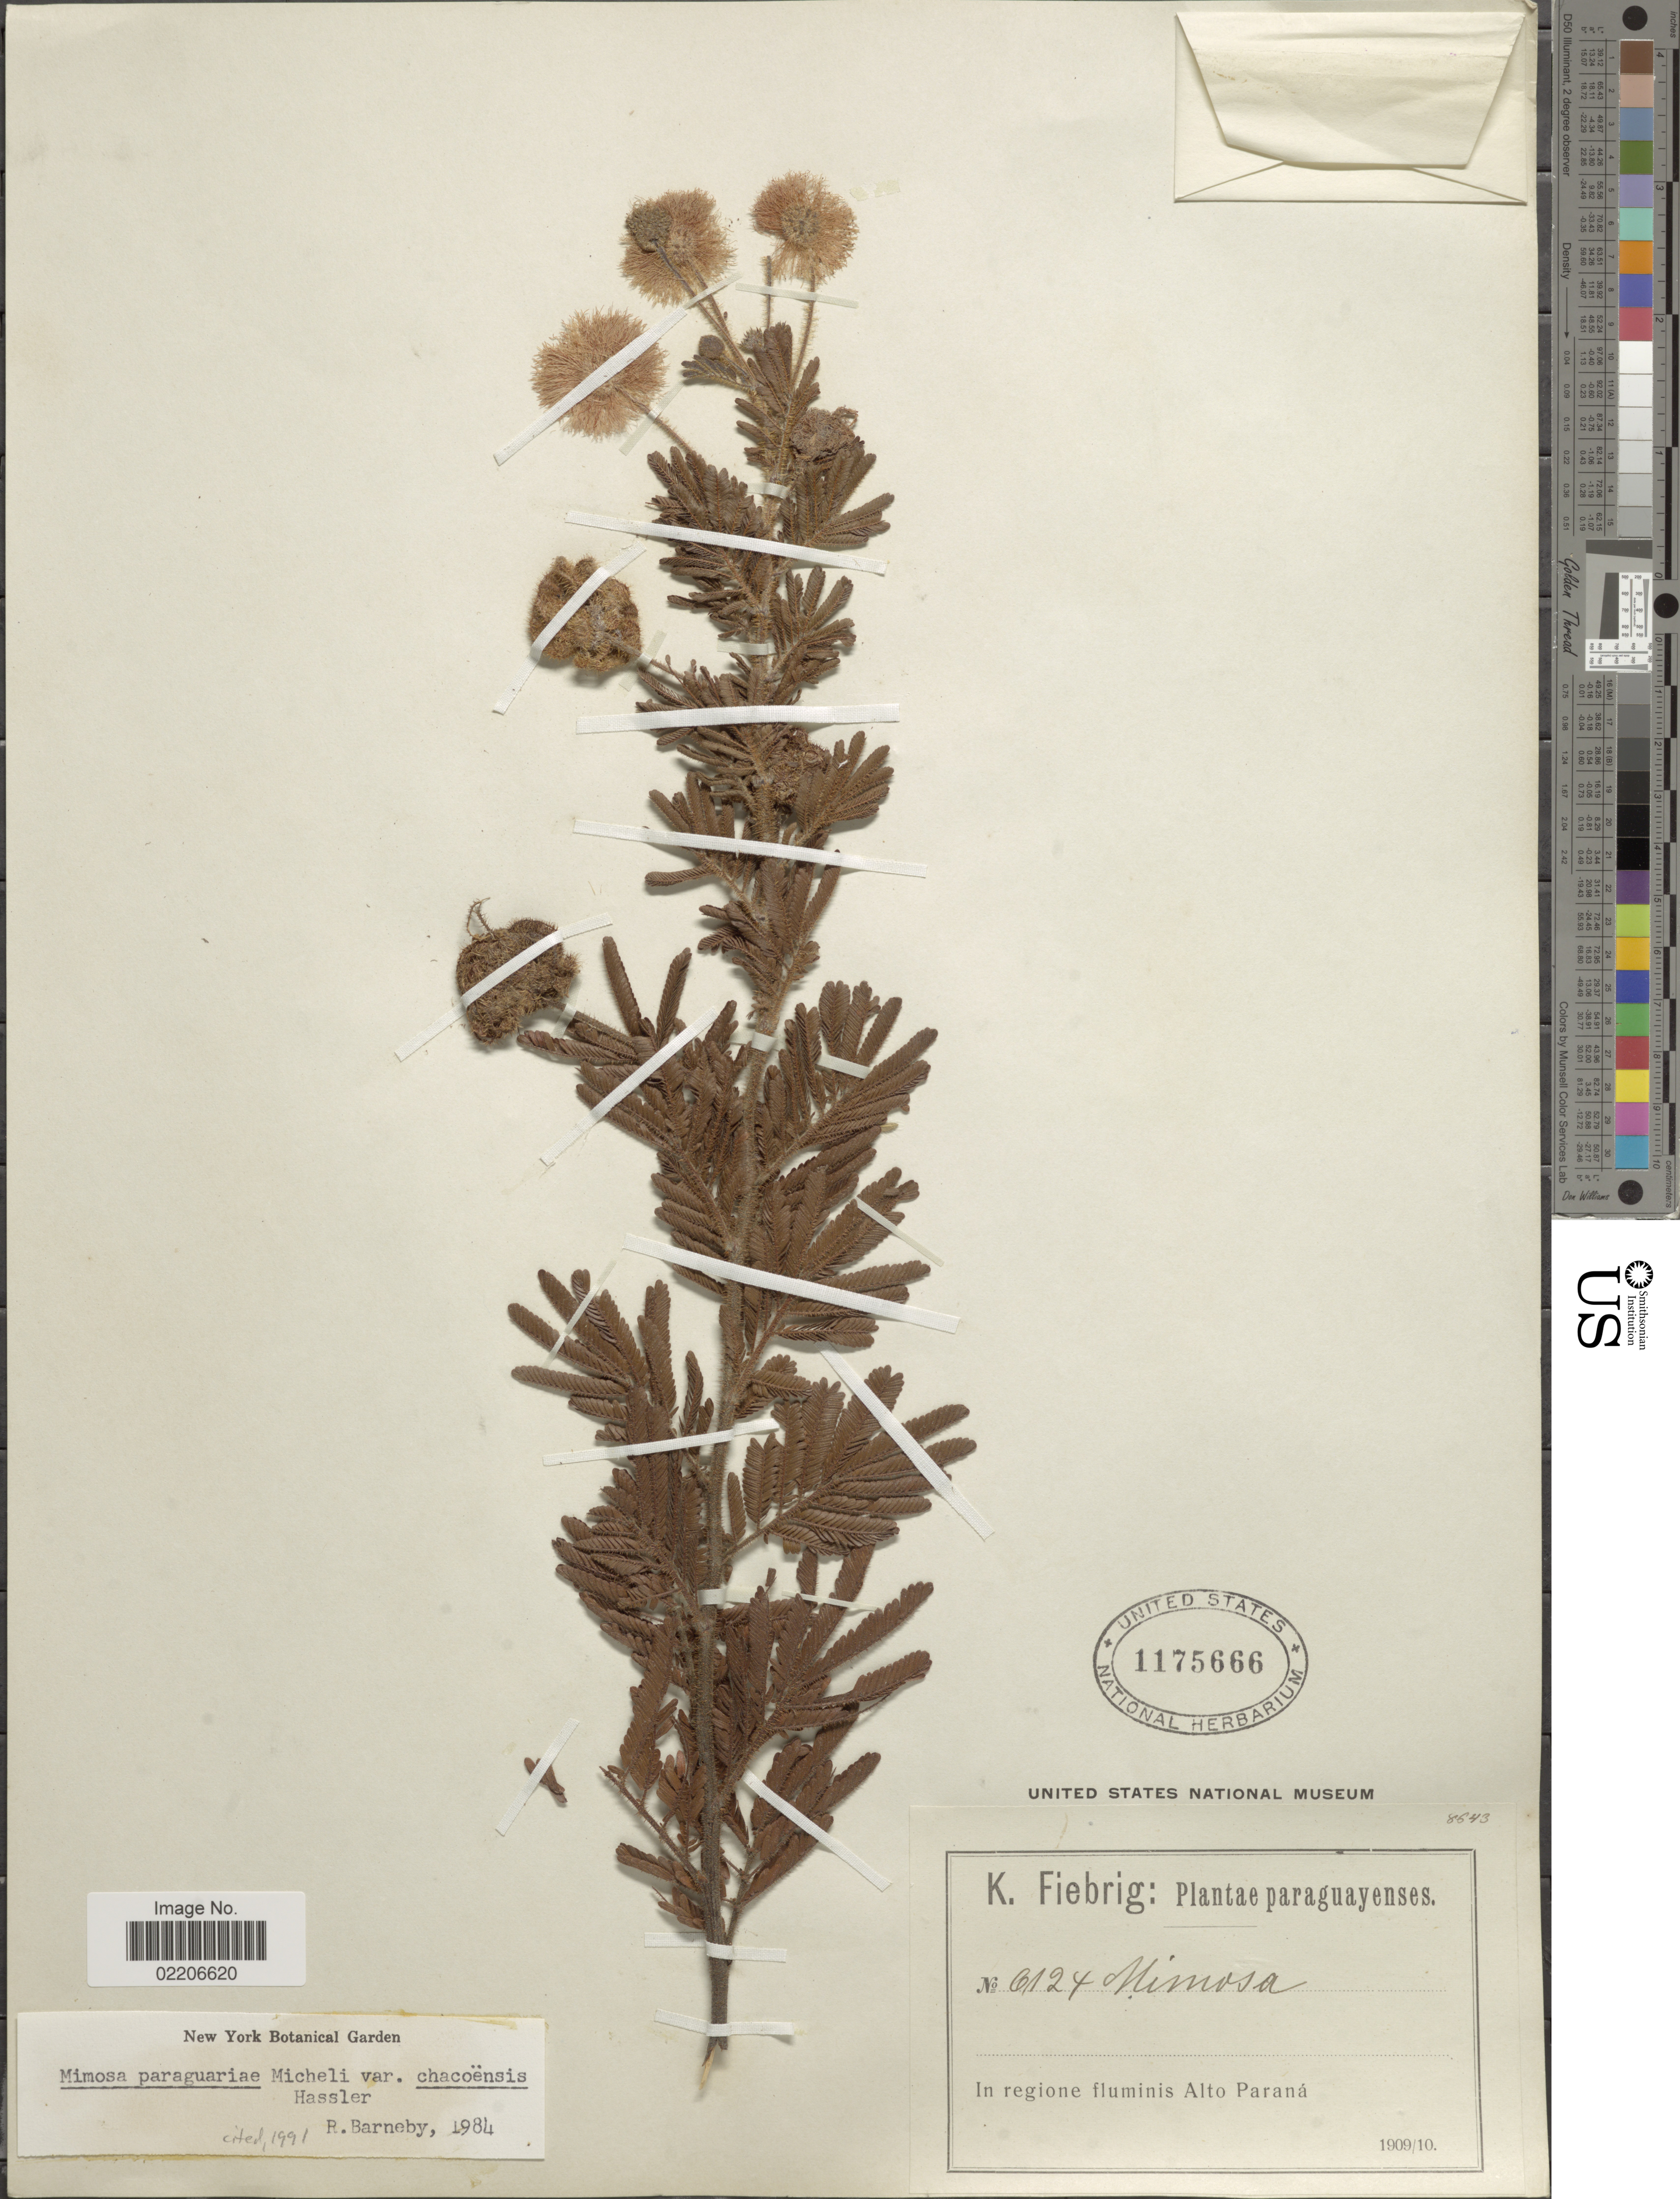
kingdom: Plantae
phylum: Tracheophyta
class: Magnoliopsida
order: Fabales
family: Fabaceae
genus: Mimosa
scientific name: Mimosa paraguariae var. chacoensis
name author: Hassl.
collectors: K. Fiebrig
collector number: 6124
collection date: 1909/1910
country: Paraguay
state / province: Alto Parana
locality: In regione fluminis Alto Paraná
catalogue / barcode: US 1175666